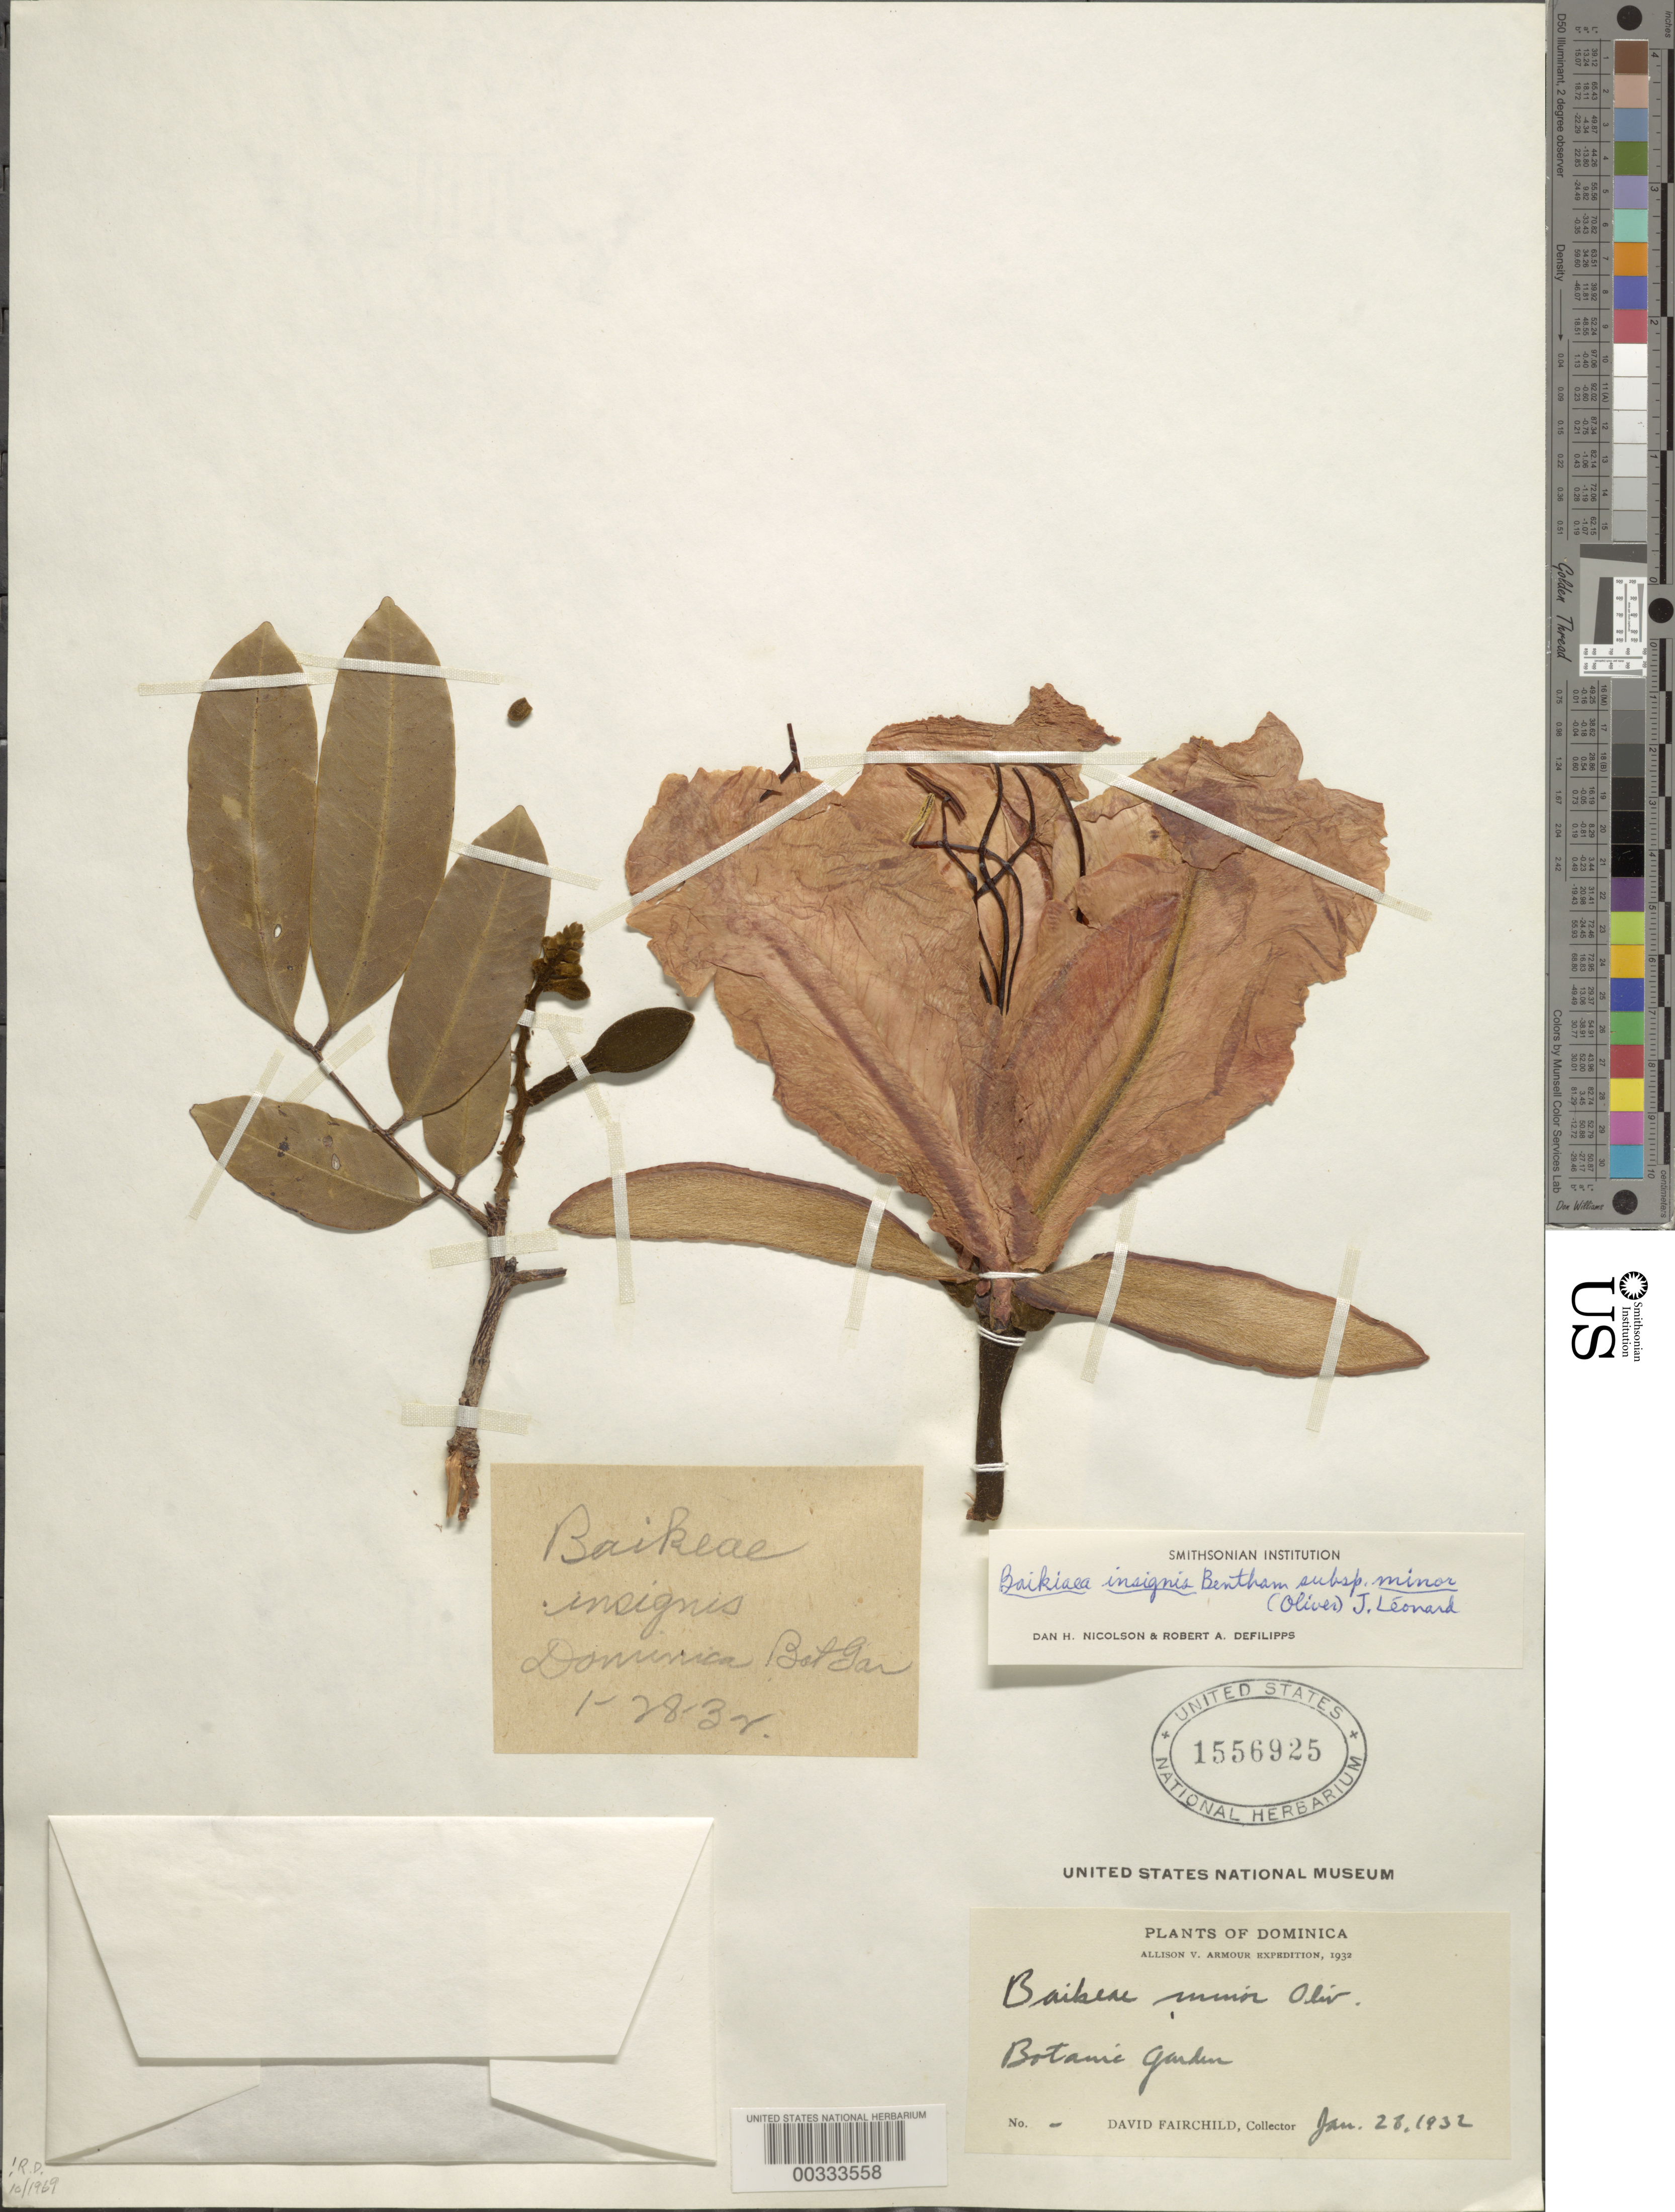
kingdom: Plantae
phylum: Tracheophyta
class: Magnoliopsida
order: Fabales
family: Fabaceae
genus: Baikiaea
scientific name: Baikiaea insignis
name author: Benth.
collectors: D. Fairchild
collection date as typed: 28 Jan 1932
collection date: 1932-01-28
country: Dominica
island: Dominica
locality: Botanic garden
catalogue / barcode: US 1556925